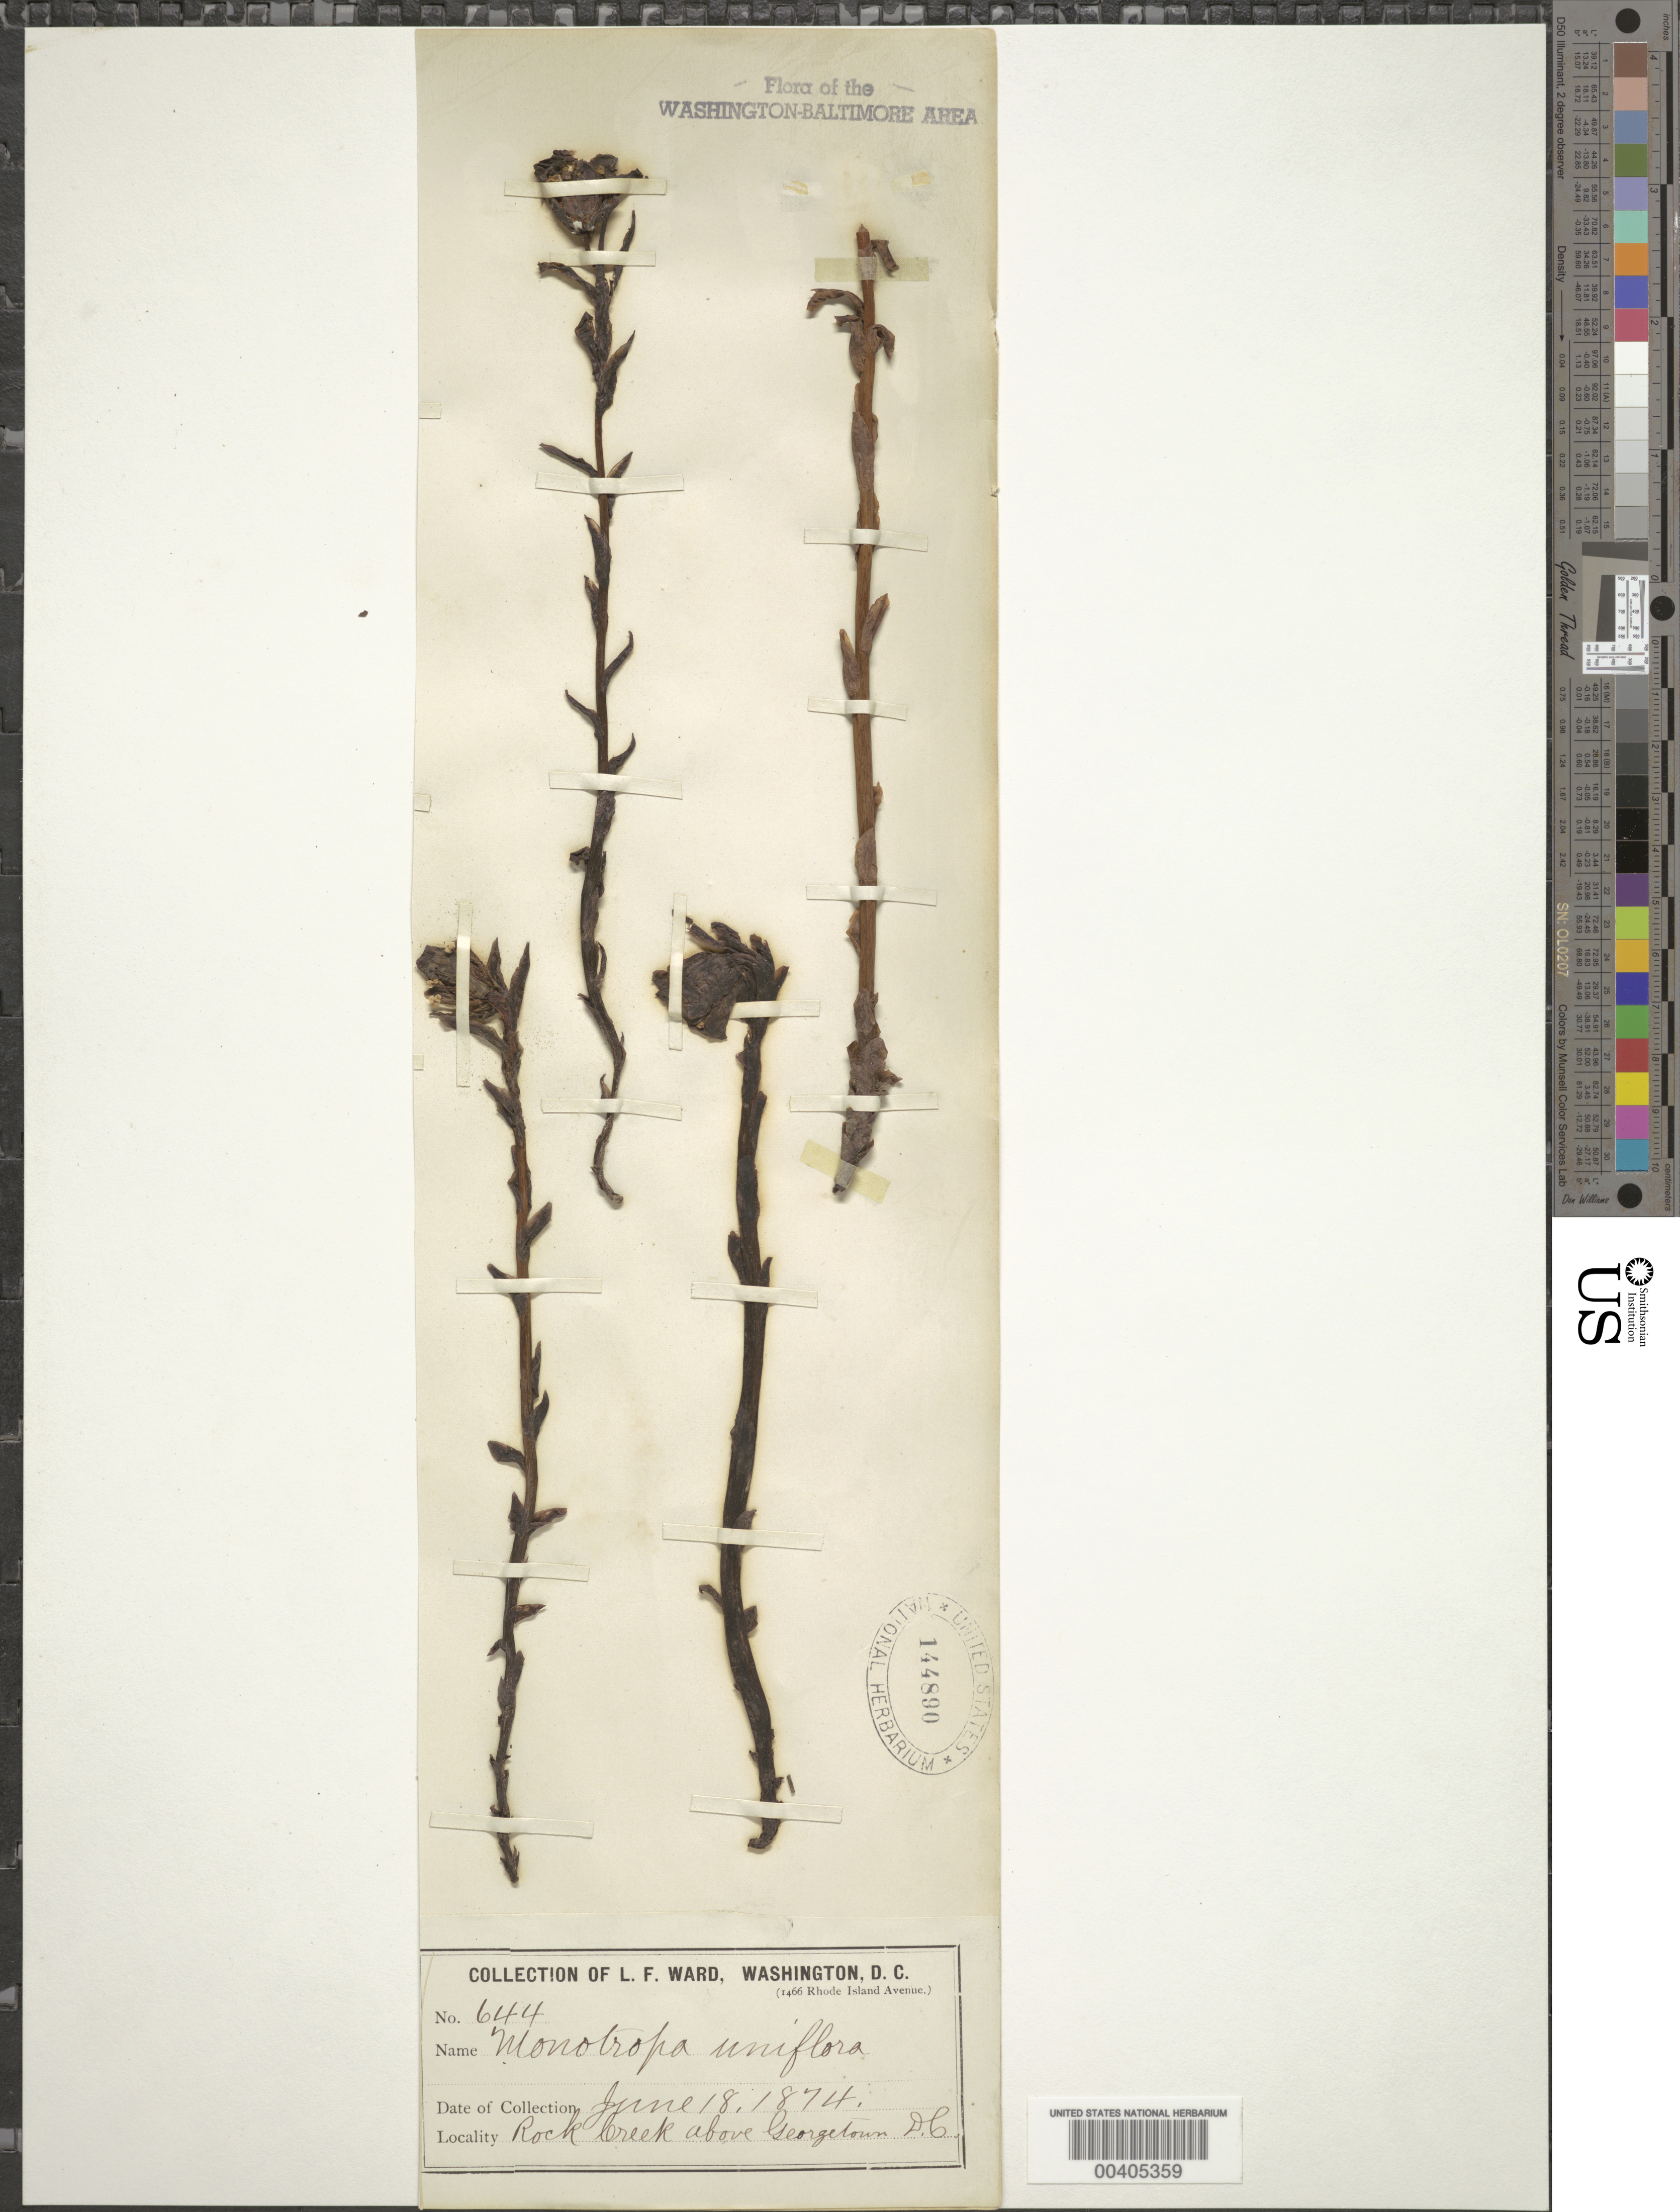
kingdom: Plantae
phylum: Tracheophyta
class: Magnoliopsida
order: Ericales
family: Ericaceae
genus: Monotropa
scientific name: Monotropa uniflora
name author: L.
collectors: L. F. Ward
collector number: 644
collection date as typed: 18 Jun 1874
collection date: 1874-06-18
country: United States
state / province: District of Columbia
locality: Rock Creek above Georgetown Rock Creek Park and Vicinity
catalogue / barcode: US 144890